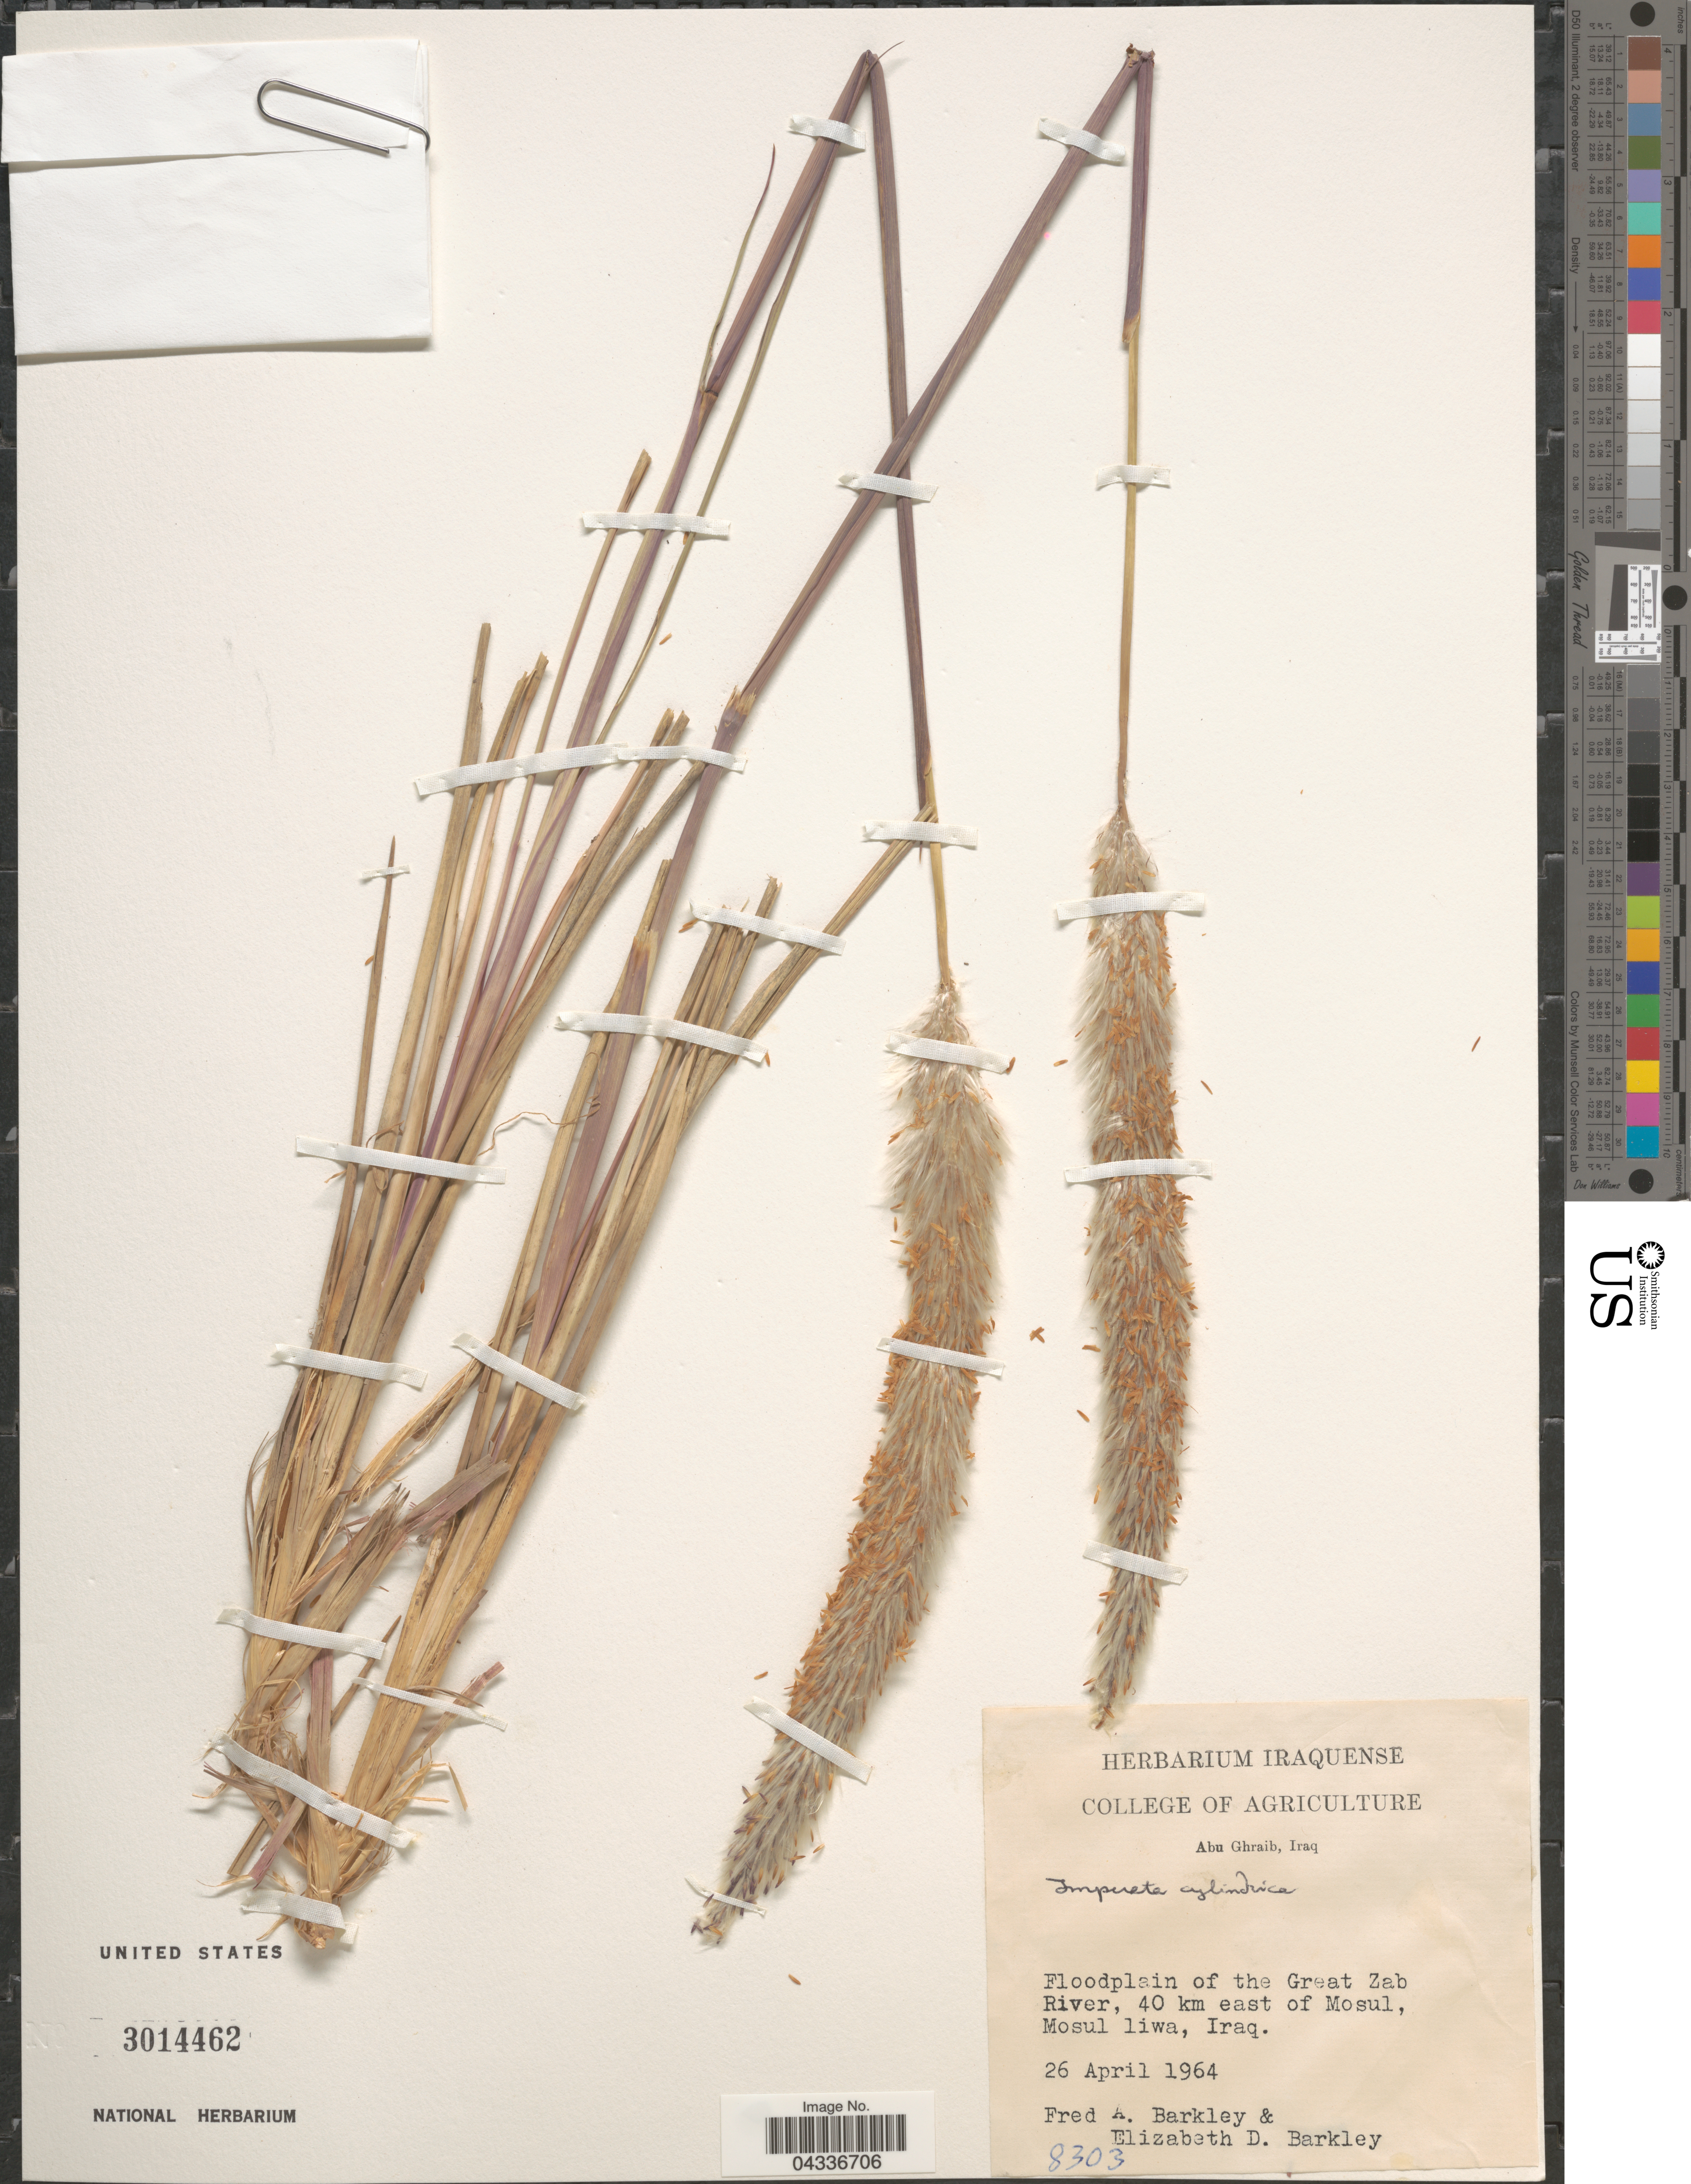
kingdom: Plantae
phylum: Tracheophyta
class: Liliopsida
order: Poales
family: Poaceae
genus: Imperata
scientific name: Imperata cylindrica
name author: (L.) P. Beauv.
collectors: F. A. Barkley & E. D.Barkley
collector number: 8303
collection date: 1964-04-26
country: Iraq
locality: Floodplain of the Great Zab River, 40 km east of Mosul, Mosul liwa.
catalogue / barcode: US 3014462